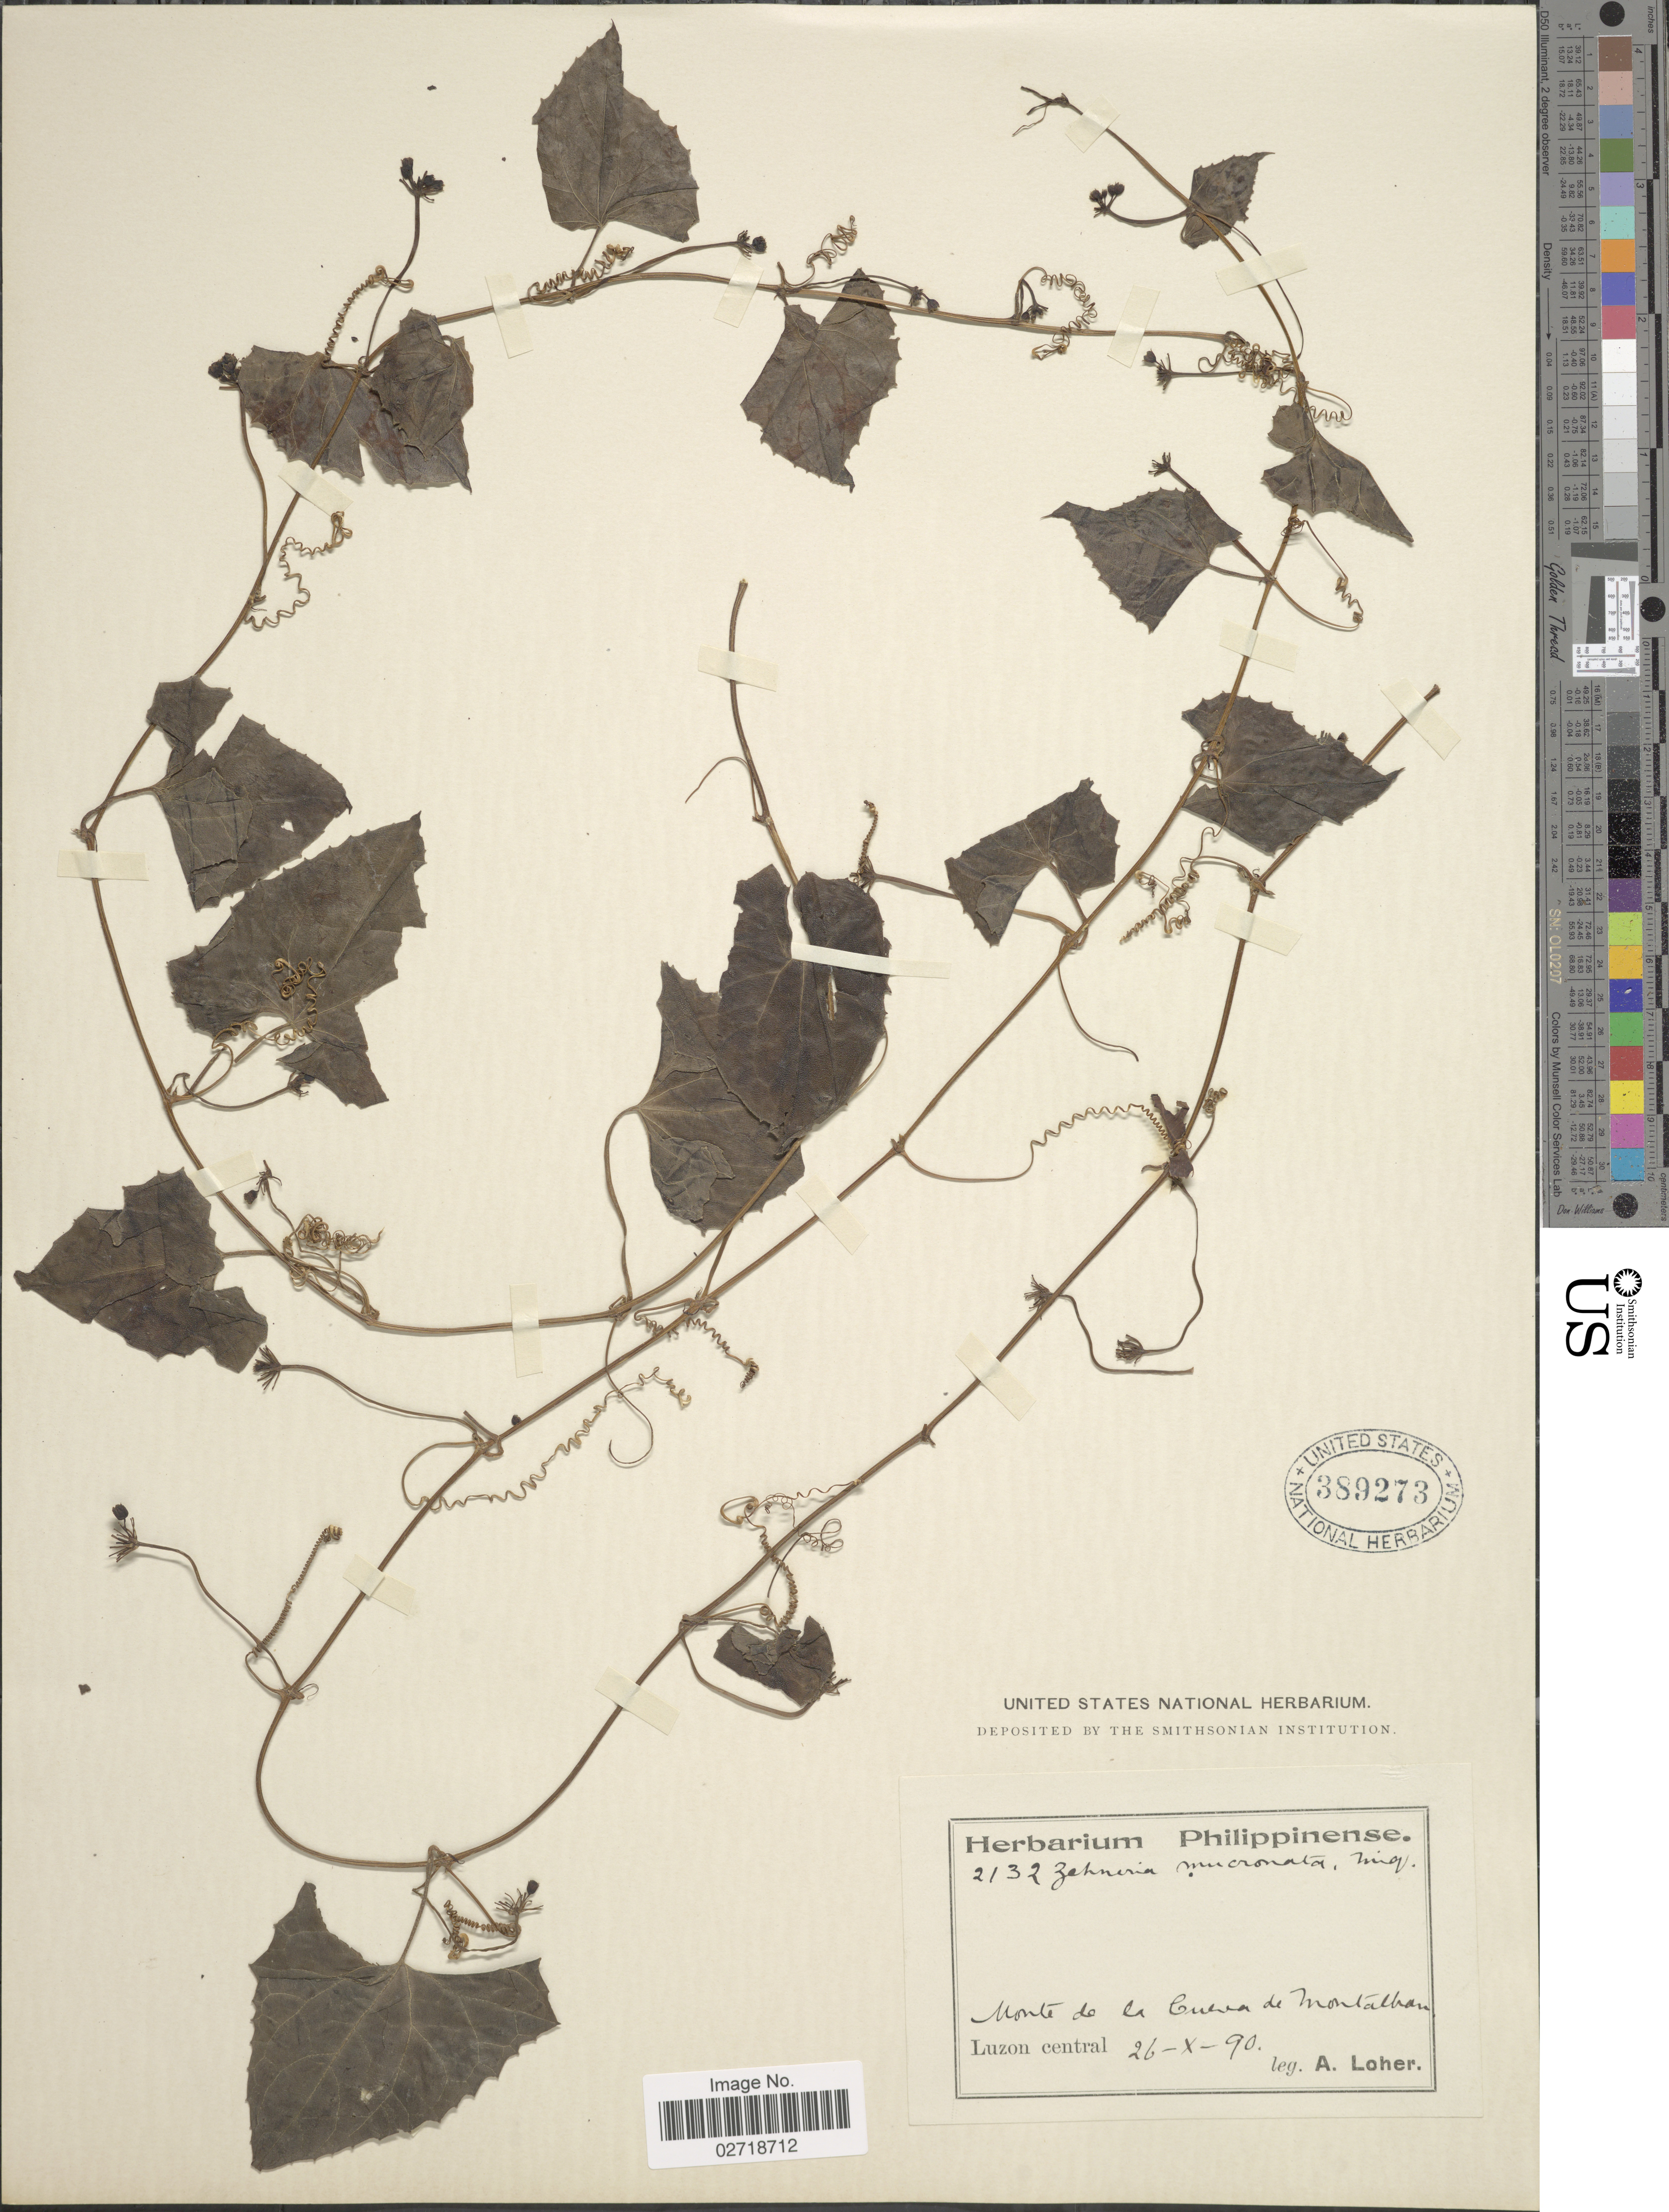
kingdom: Plantae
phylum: Tracheophyta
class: Magnoliopsida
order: Cucurbitales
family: Cucurbitaceae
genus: Zehneria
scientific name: Zehneria repanda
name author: (Blume) C.M.Simmons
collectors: A. Loher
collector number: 2132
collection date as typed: Transcribed d/m/y: 26/10/90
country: Philippines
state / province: Central Luzon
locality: Monte de la Cueva de Montalban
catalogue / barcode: US 389273